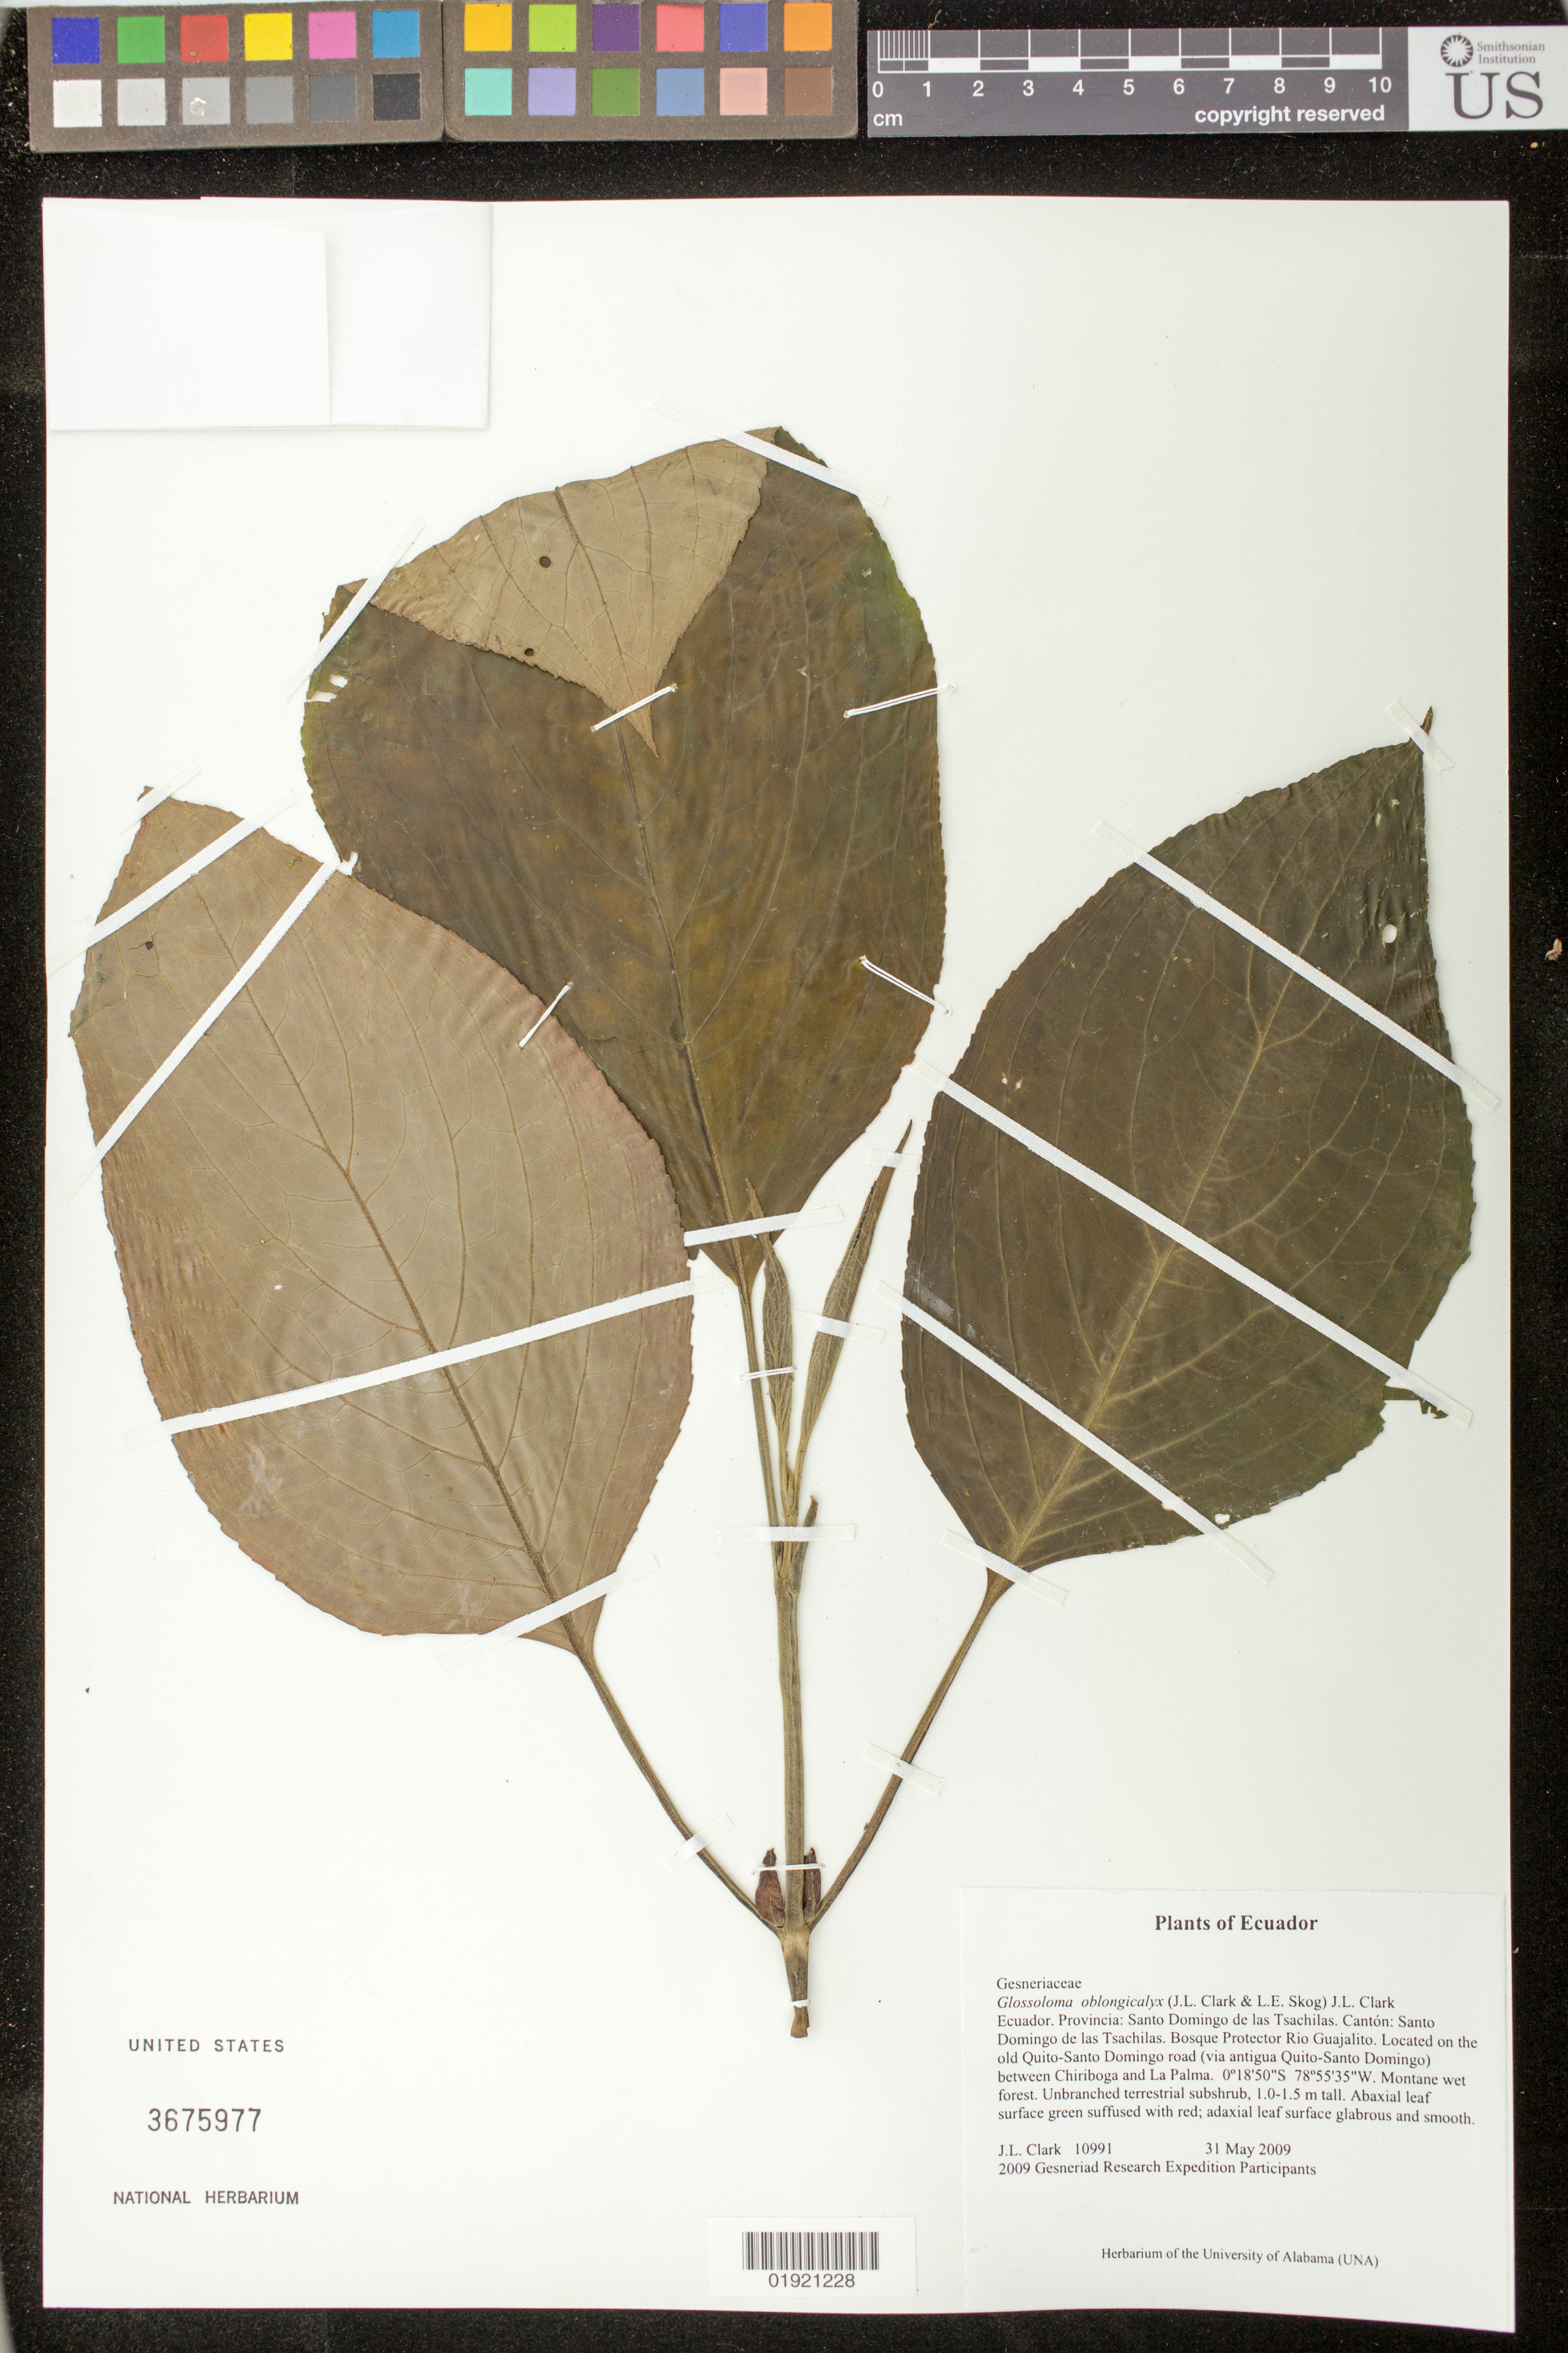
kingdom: Plantae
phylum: Tracheophyta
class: Magnoliopsida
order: Lamiales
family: Gesneriaceae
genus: Glossoloma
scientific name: Glossoloma oblongicalyx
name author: (J.L. Clark & L.E. Skog) J.L. Clark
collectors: J. L. Clark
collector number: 10991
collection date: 2009-05-31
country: Ecuador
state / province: Tsáchilas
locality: Canton: Santo Domingo de los Tsachilas. Bosque Protector Rio Guajalito. Located on the old Quito-Santo Domingo road (via antigua Quito-Santo Domingo) between Chiriboga and La Palma.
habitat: Montane wet forest.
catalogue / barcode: US 3675977